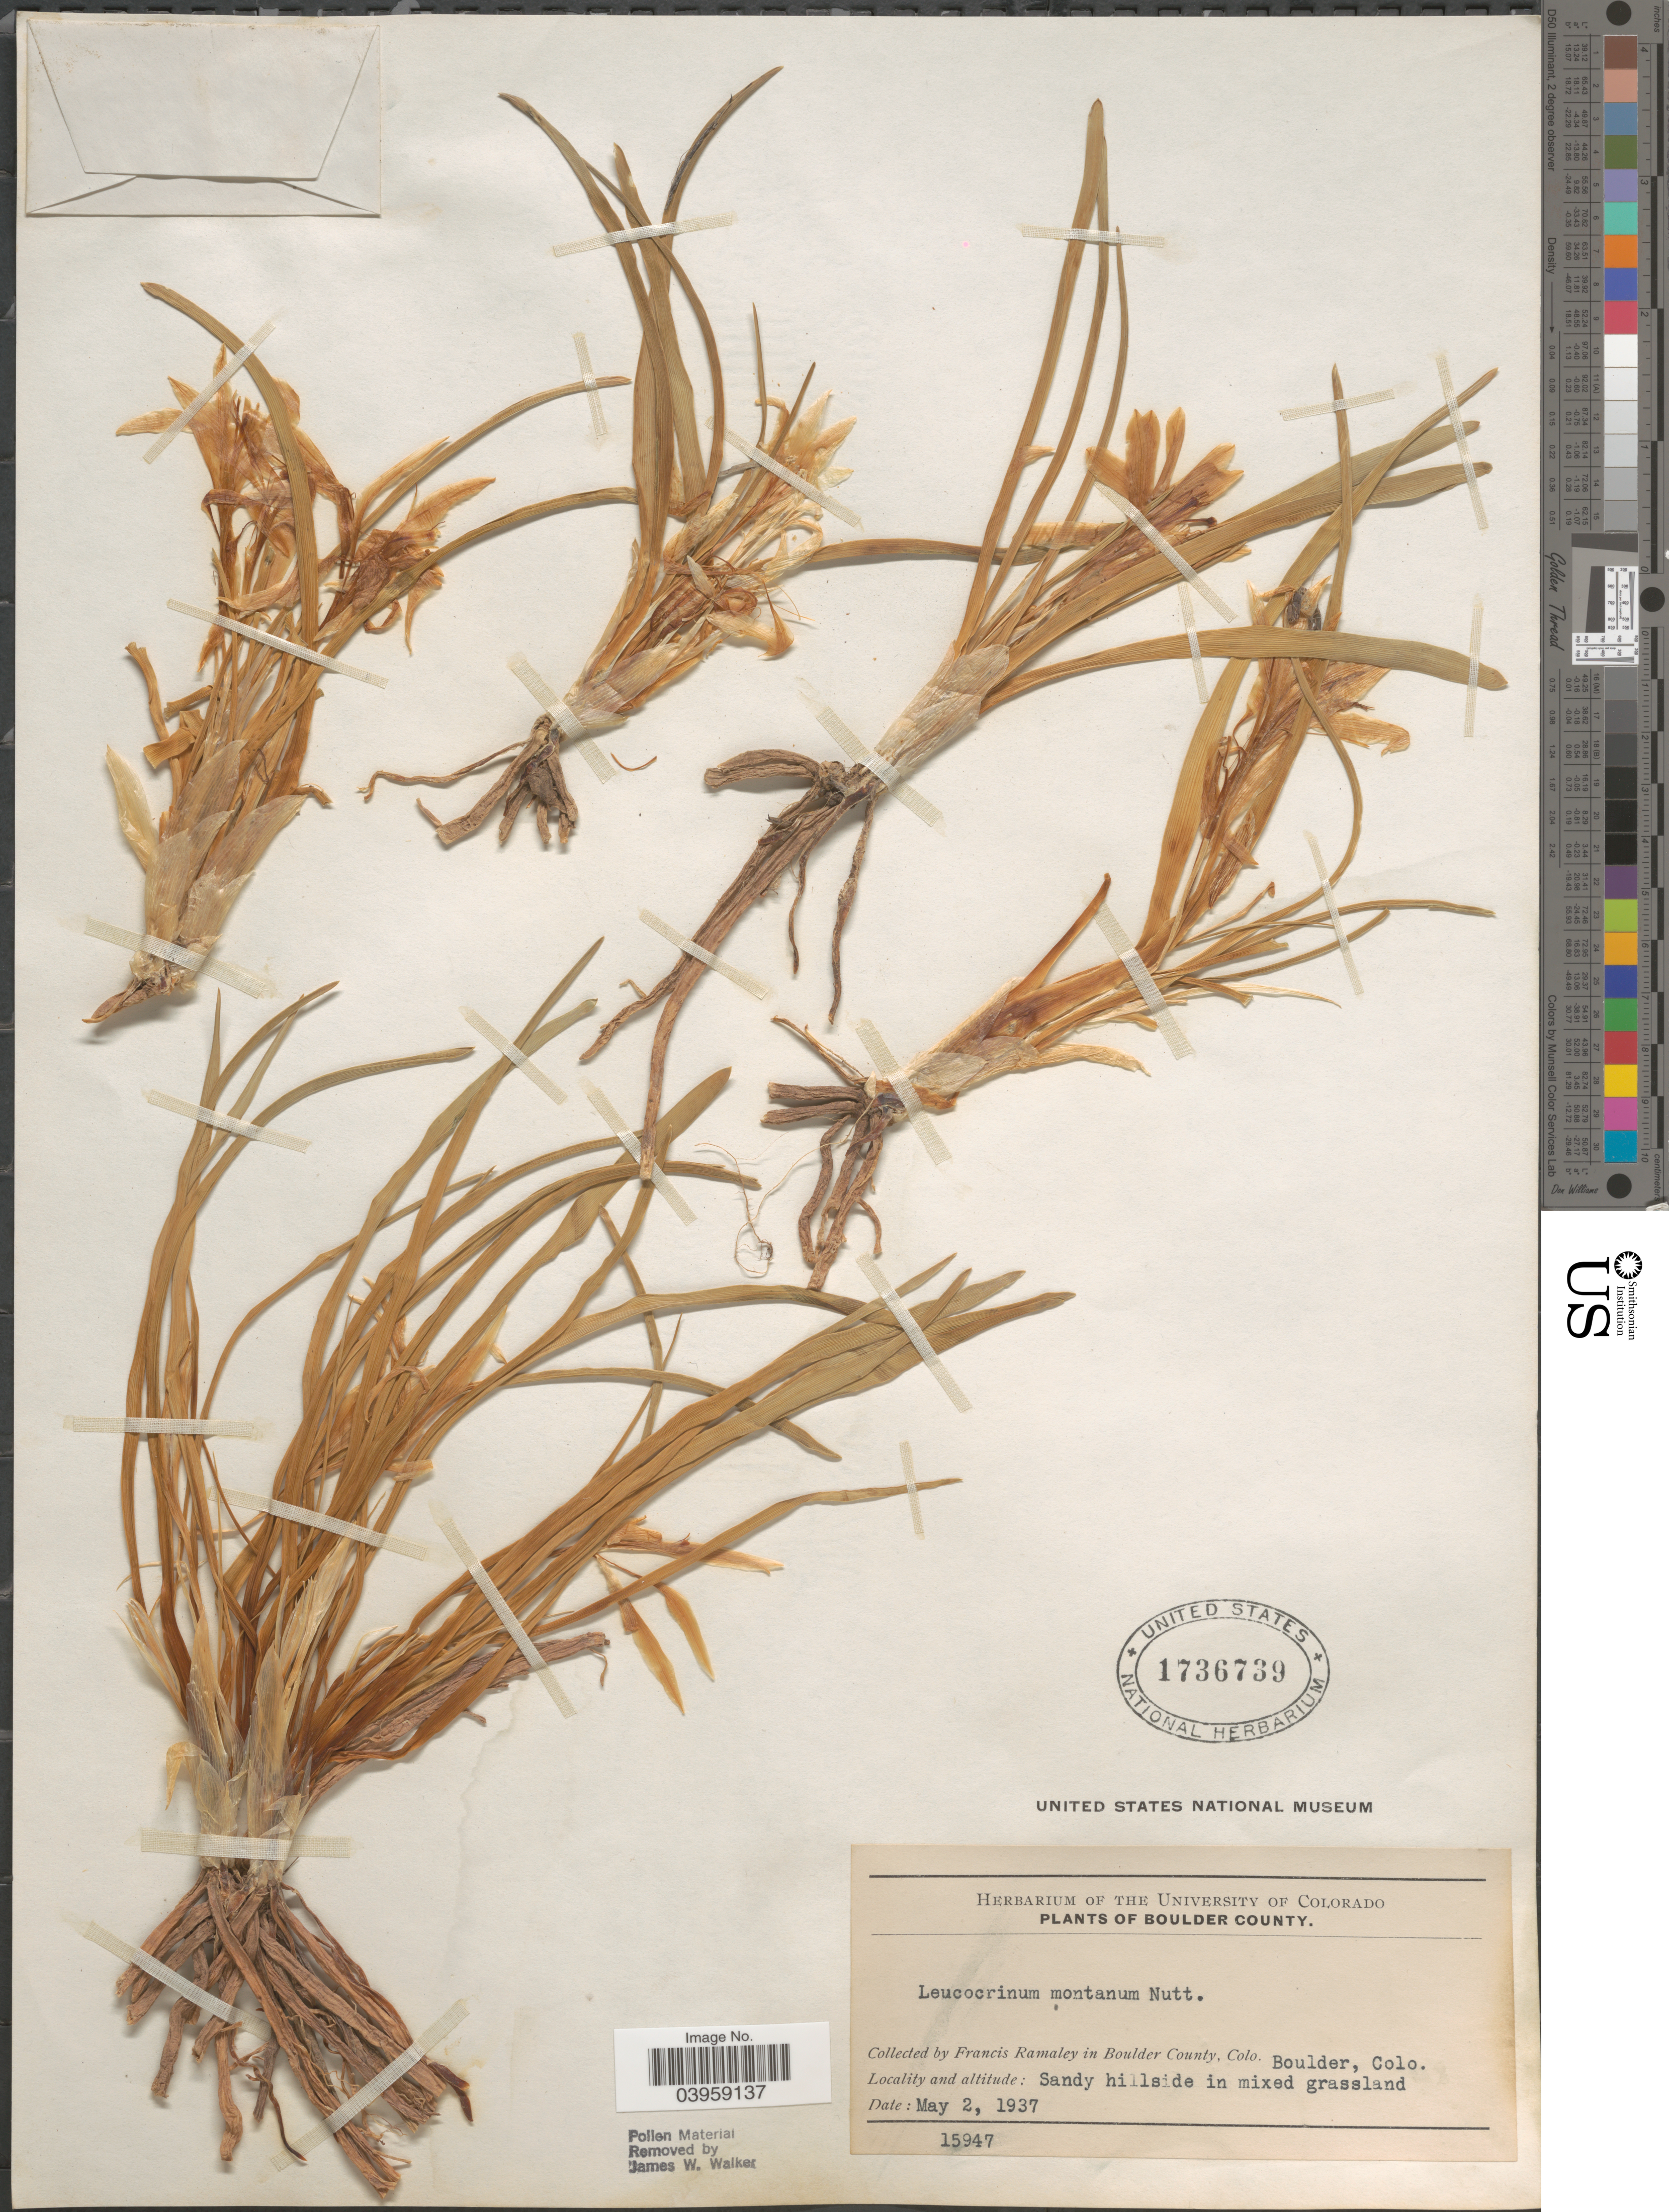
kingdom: Plantae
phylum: Tracheophyta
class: Liliopsida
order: Asparagales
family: Asparagaceae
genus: Leucocrinum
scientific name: Leucocrinum montanum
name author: Nutt.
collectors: F. Ramaley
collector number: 15947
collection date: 1937-05-02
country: United States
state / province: Colorado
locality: In Boulder County. Boulder.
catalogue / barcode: US 1736739